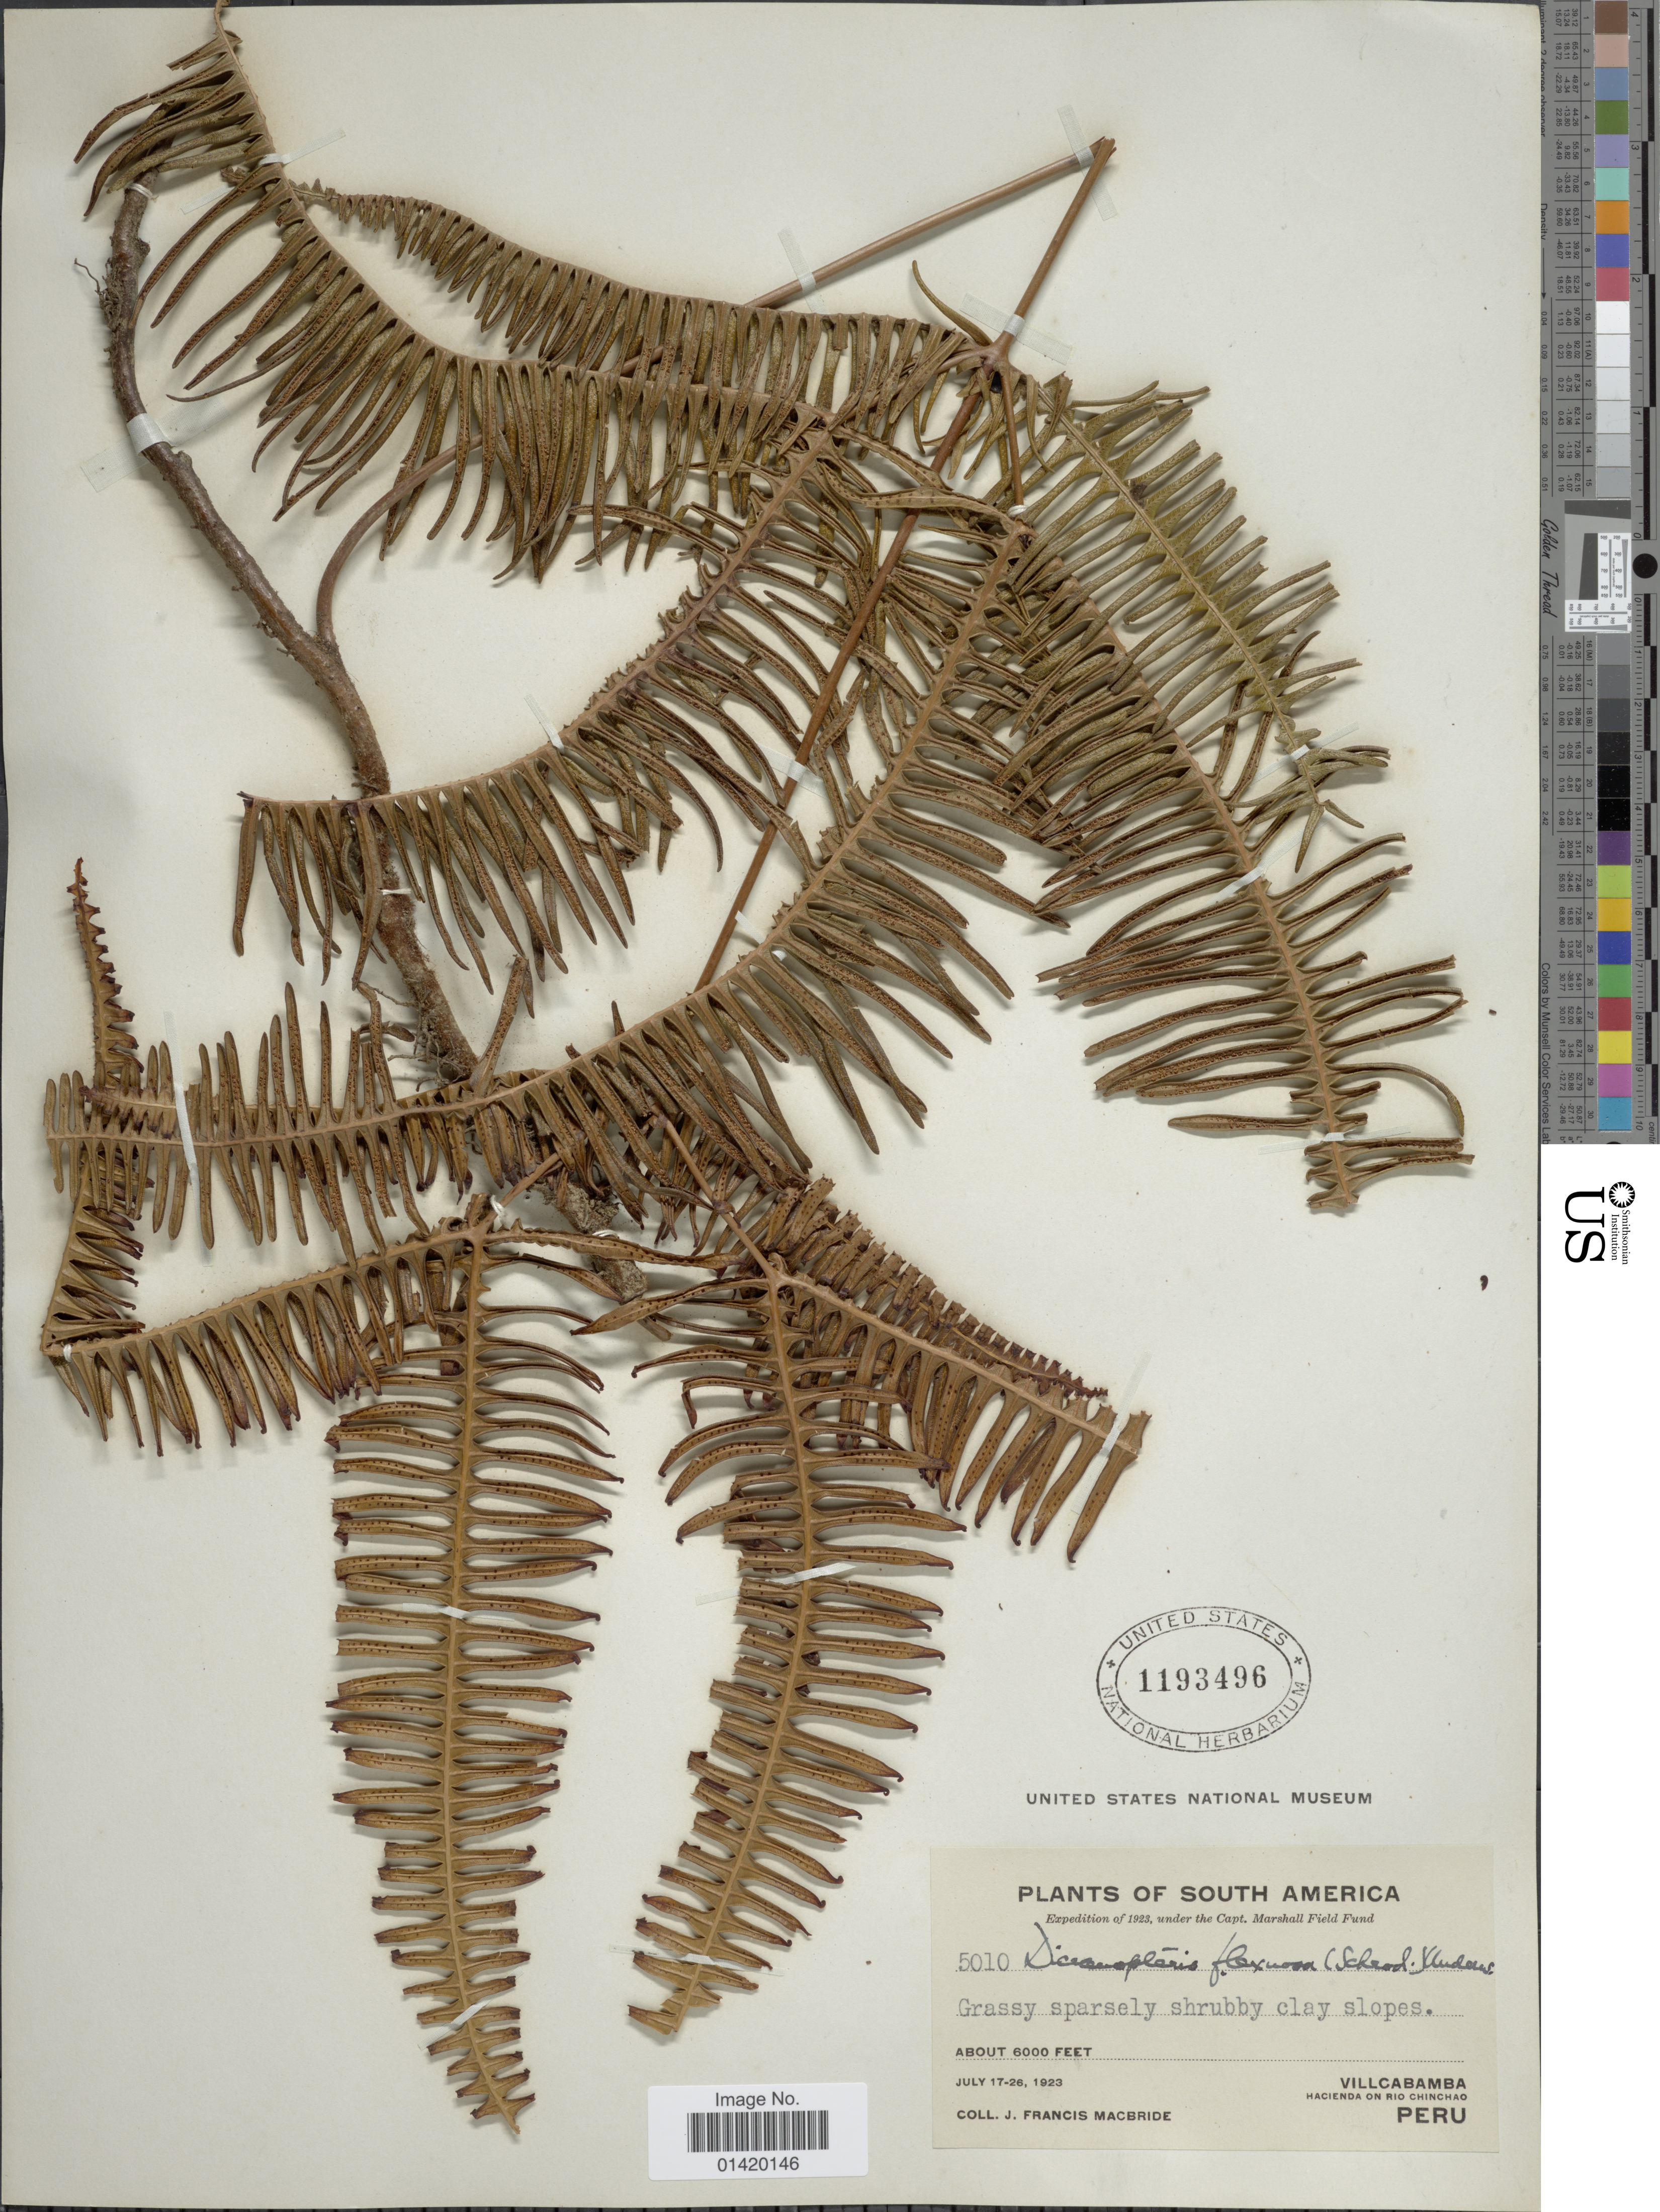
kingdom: Plantae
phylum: Tracheophyta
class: Polypodiopsida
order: Gleicheniales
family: Gleicheniaceae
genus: Dicranopteris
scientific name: Dicranopteris flexuosa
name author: (Schrad.) Underw.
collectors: J. F. Macbride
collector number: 5010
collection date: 1923-07-17/1923-07-26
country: Peru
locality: Villcabamba Hacienda on Rio Chinchao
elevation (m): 1829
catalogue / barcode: US 1193496